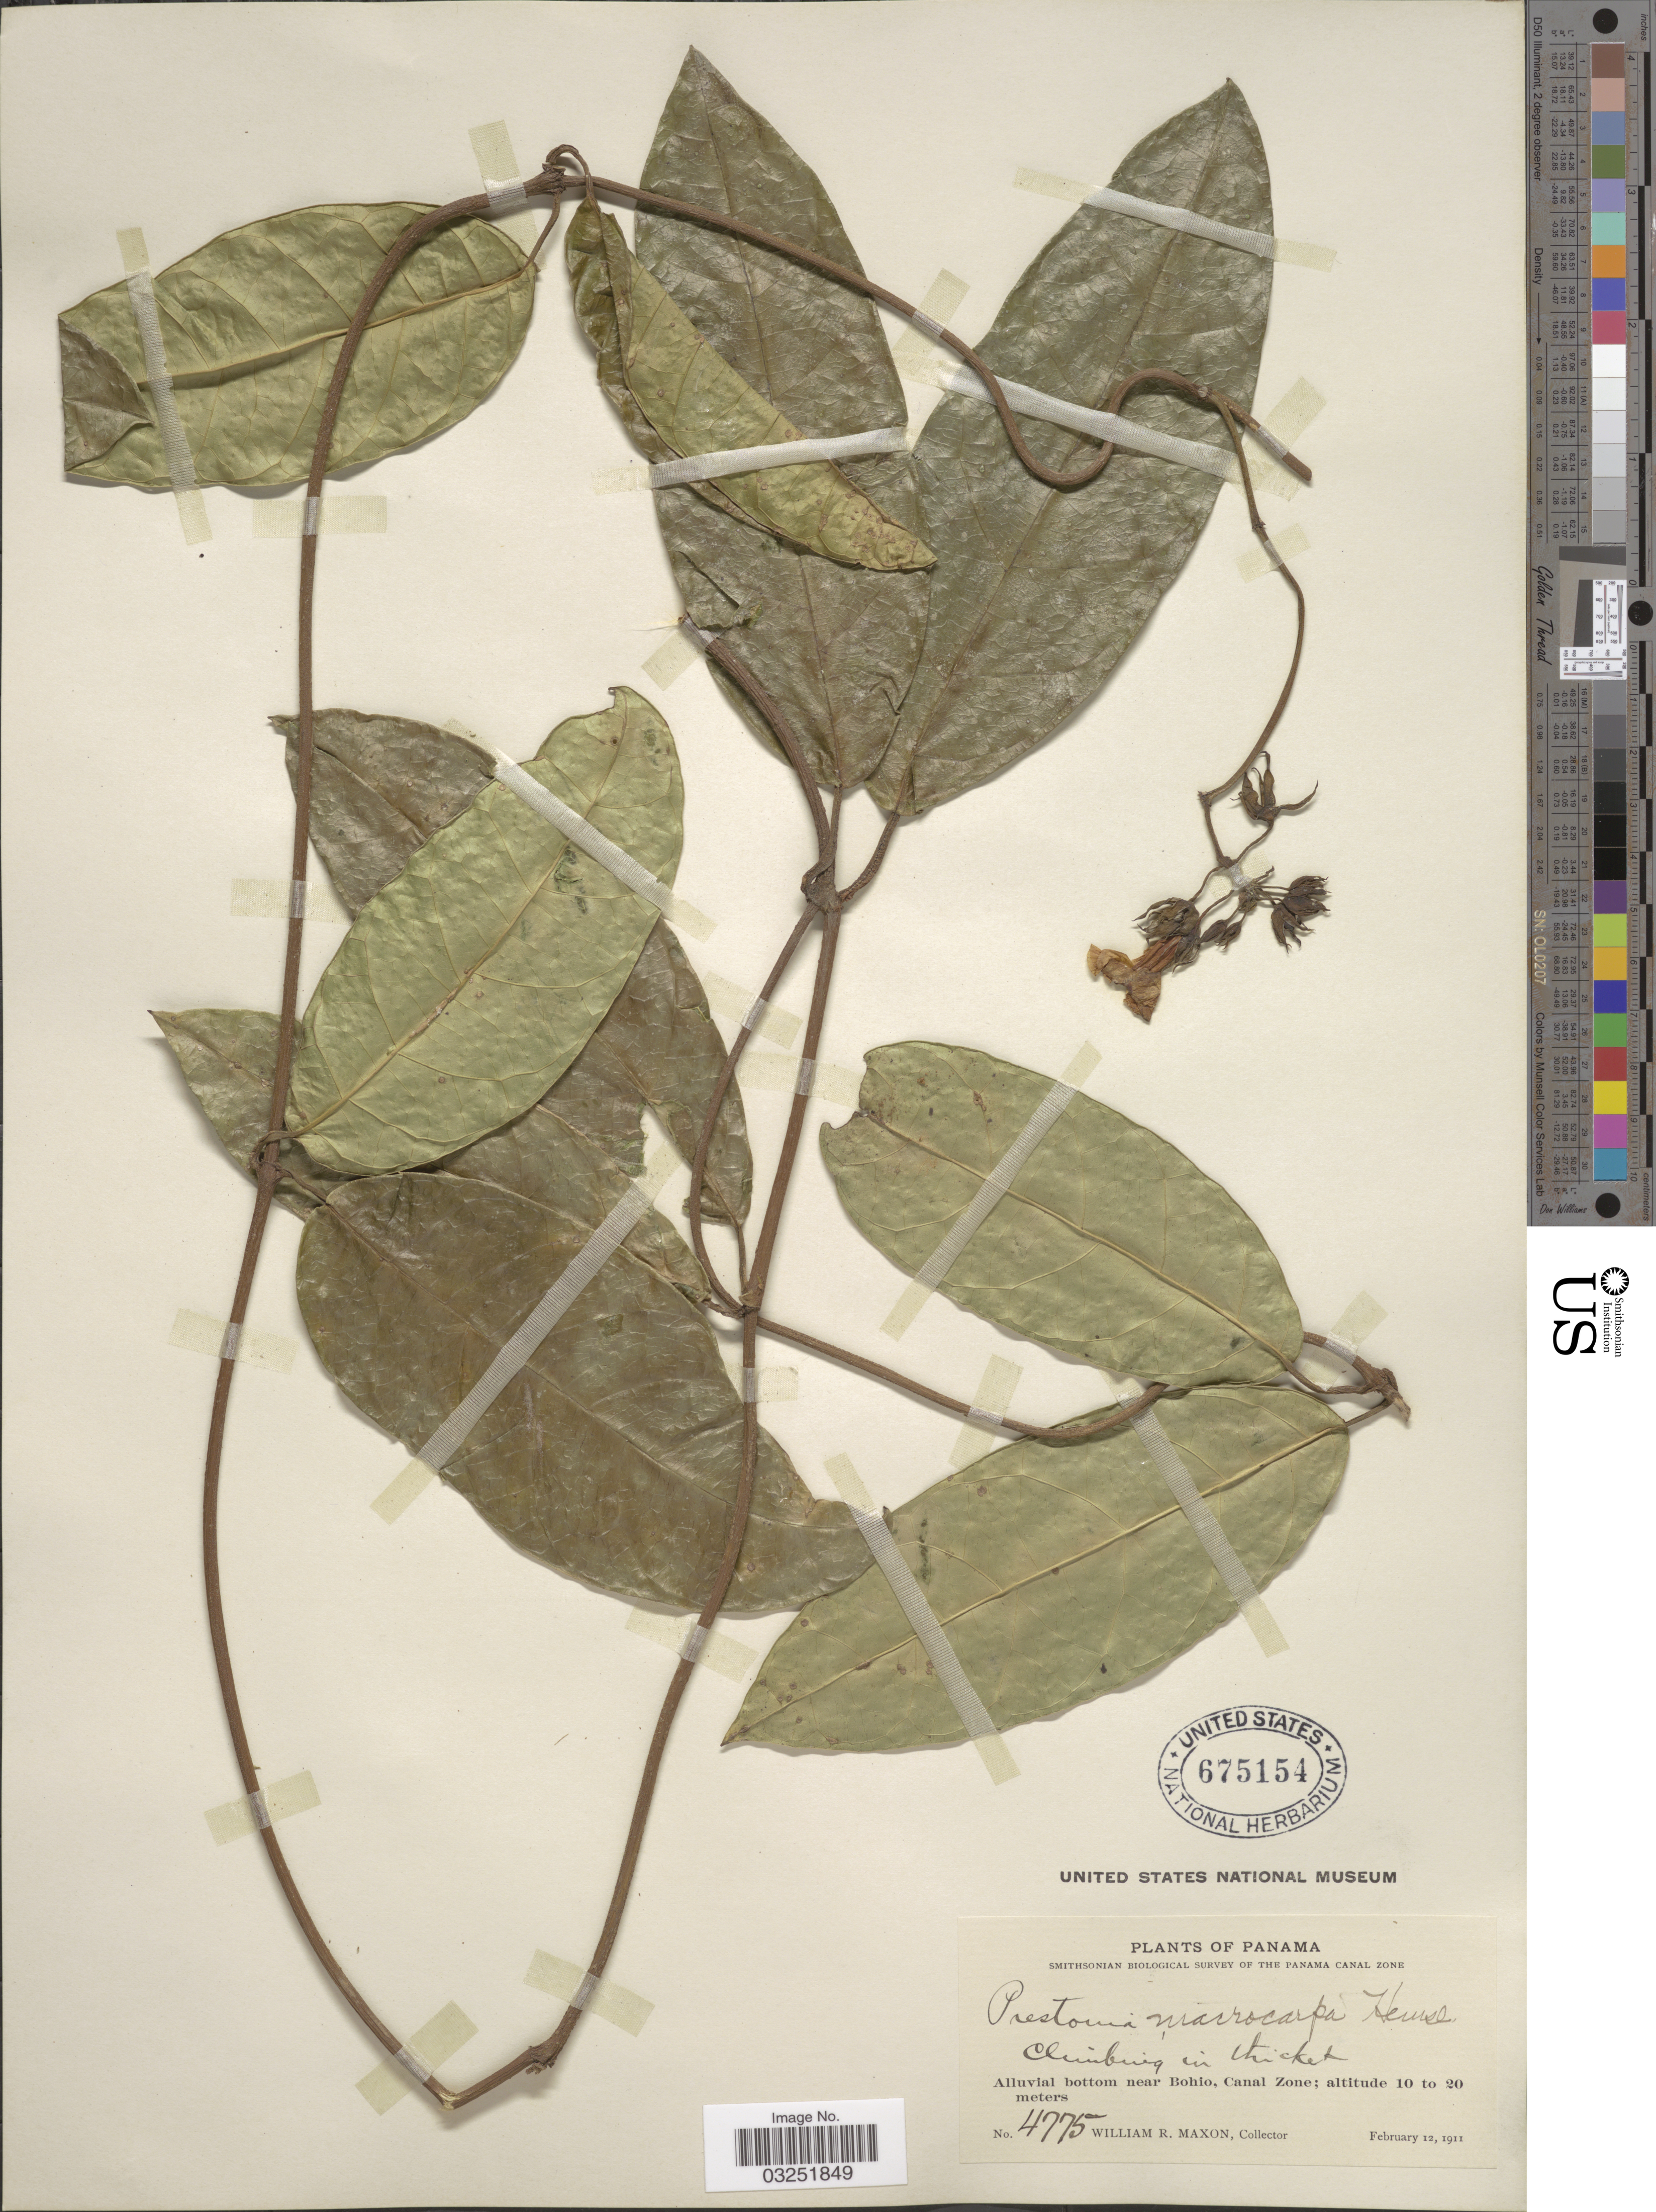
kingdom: Plantae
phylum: Tracheophyta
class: Magnoliopsida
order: Gentianales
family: Apocynaceae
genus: Prestonia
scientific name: Prestonia portobellensis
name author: (Beurl.) Woodson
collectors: W. R. Maxon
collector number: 4775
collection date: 1911-02-12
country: Panama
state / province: Colón / Panamá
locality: Alluvial bottom near Bohio, Canal Zone.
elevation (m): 10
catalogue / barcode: US 675154